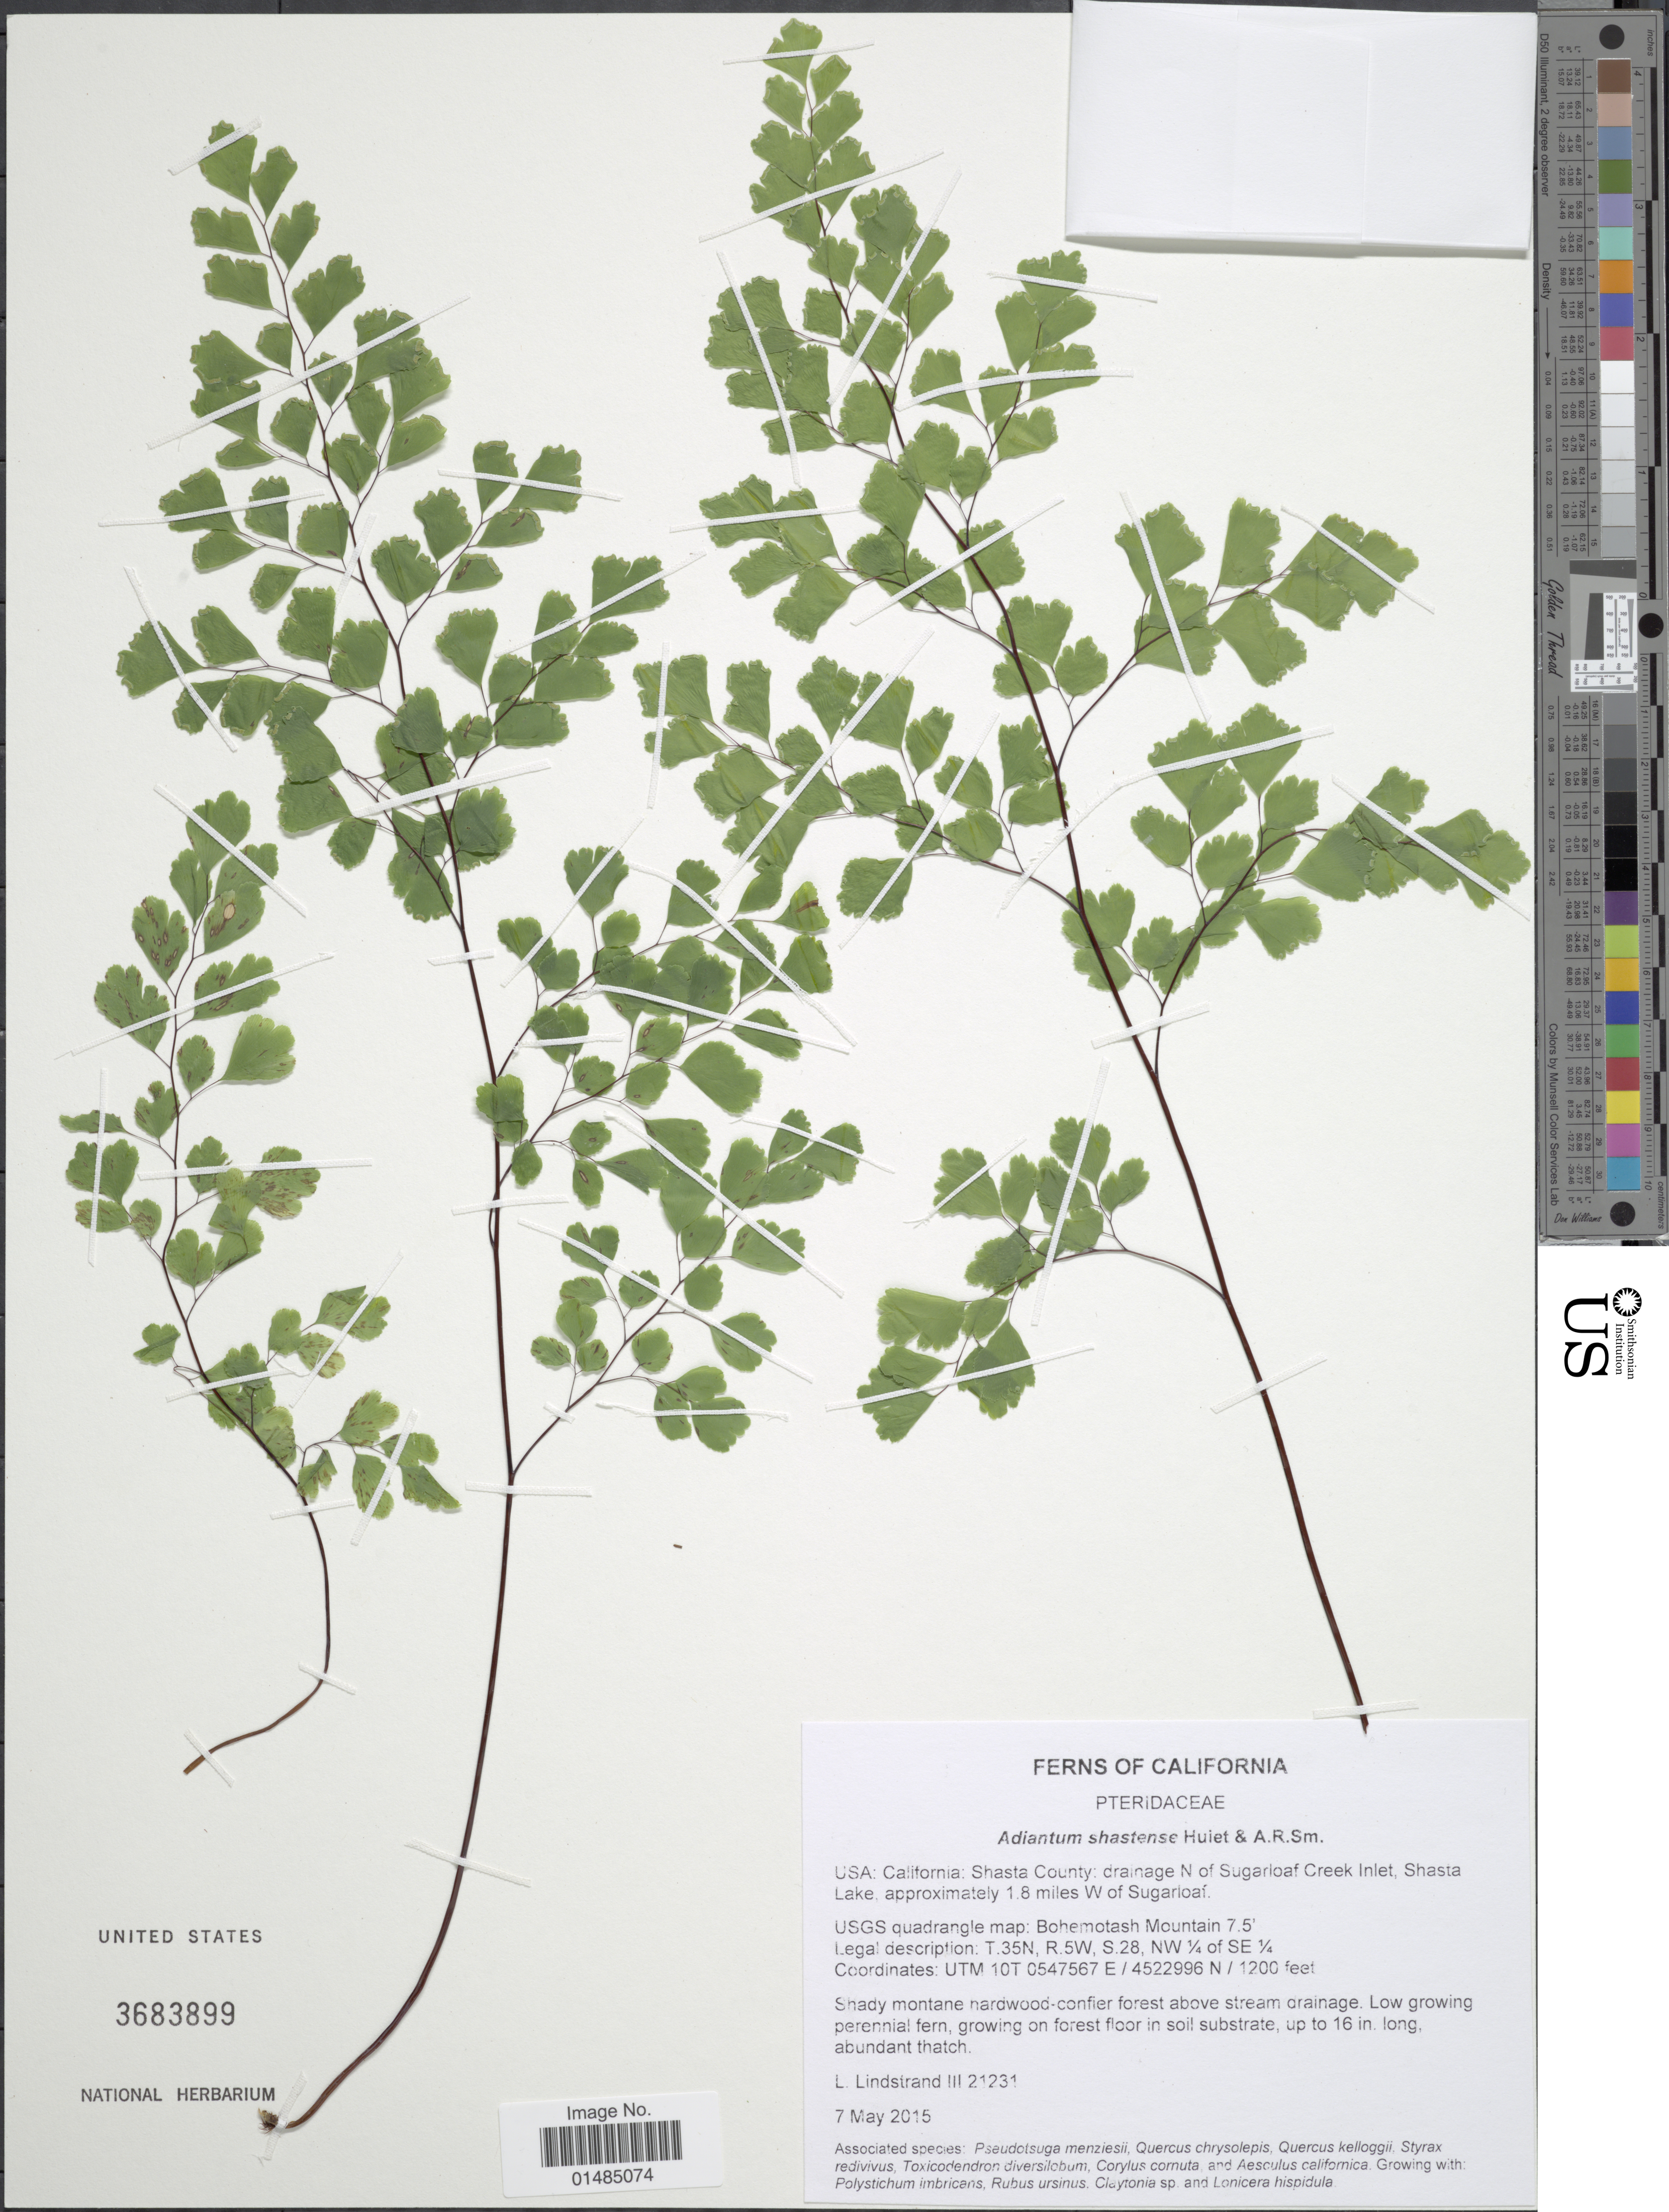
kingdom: Plantae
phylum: Tracheophyta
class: Polypodiopsida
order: Polypodiales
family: Pteridaceae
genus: Adiantum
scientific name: Adiantum shastense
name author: Huiet & A.R. Sm.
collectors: L. Lindstrand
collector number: III 21231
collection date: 2015-05-07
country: United States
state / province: California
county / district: Shasta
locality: Shasta County: drainage N of Sugarloaf Creek Inlet. Shasta Lake, approximately 1.8 miles W of Sugarloaf. USGS quadrangle map: Bohemotash Mountain 7.5'. Legal discription: T. 35N, R.5W, S.28, NW1/4 of SE 1/4. Coordinates: UTM 10T 0547567 E/ 4522996 N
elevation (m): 366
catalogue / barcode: US 3683899